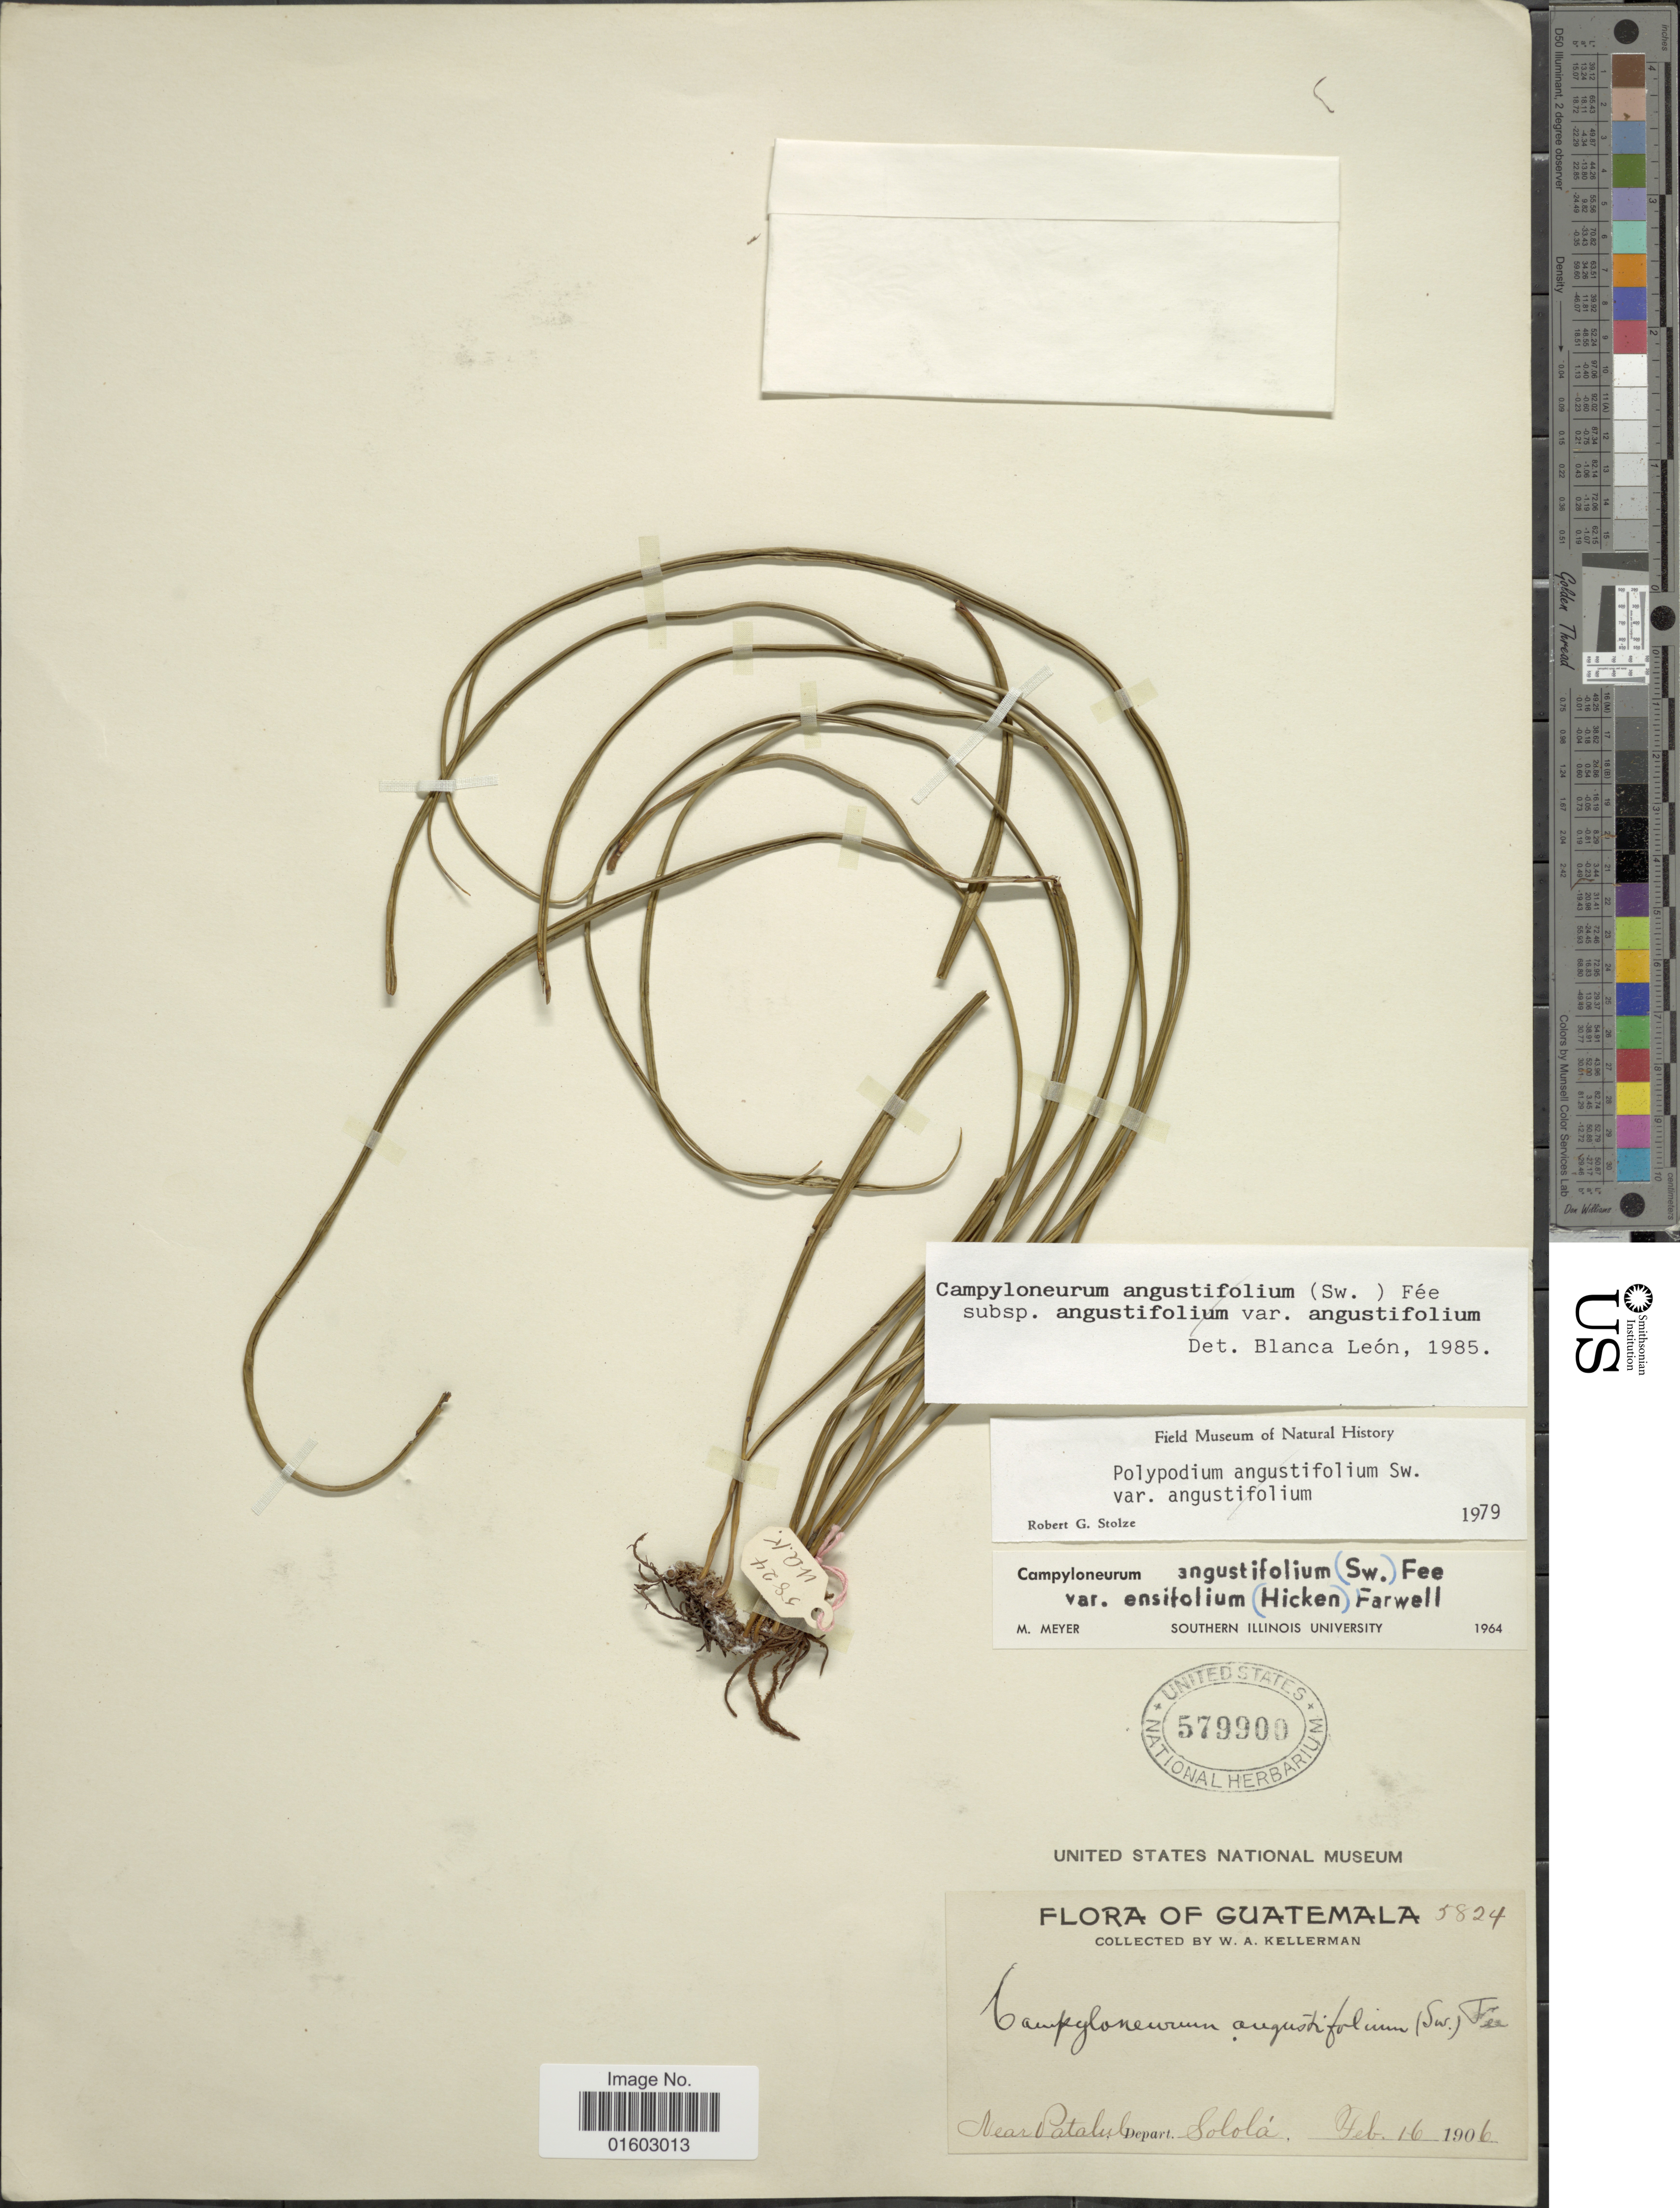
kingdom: Plantae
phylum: Tracheophyta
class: Polypodiopsida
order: Polypodiales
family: Polypodiaceae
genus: Campyloneurum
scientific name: Campyloneurum ensifolium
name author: (Willd.) J. Sm.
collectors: W. Kellerman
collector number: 5824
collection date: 1906-02-16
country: Guatemala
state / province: Sololá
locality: Near Patalu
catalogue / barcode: US 579900